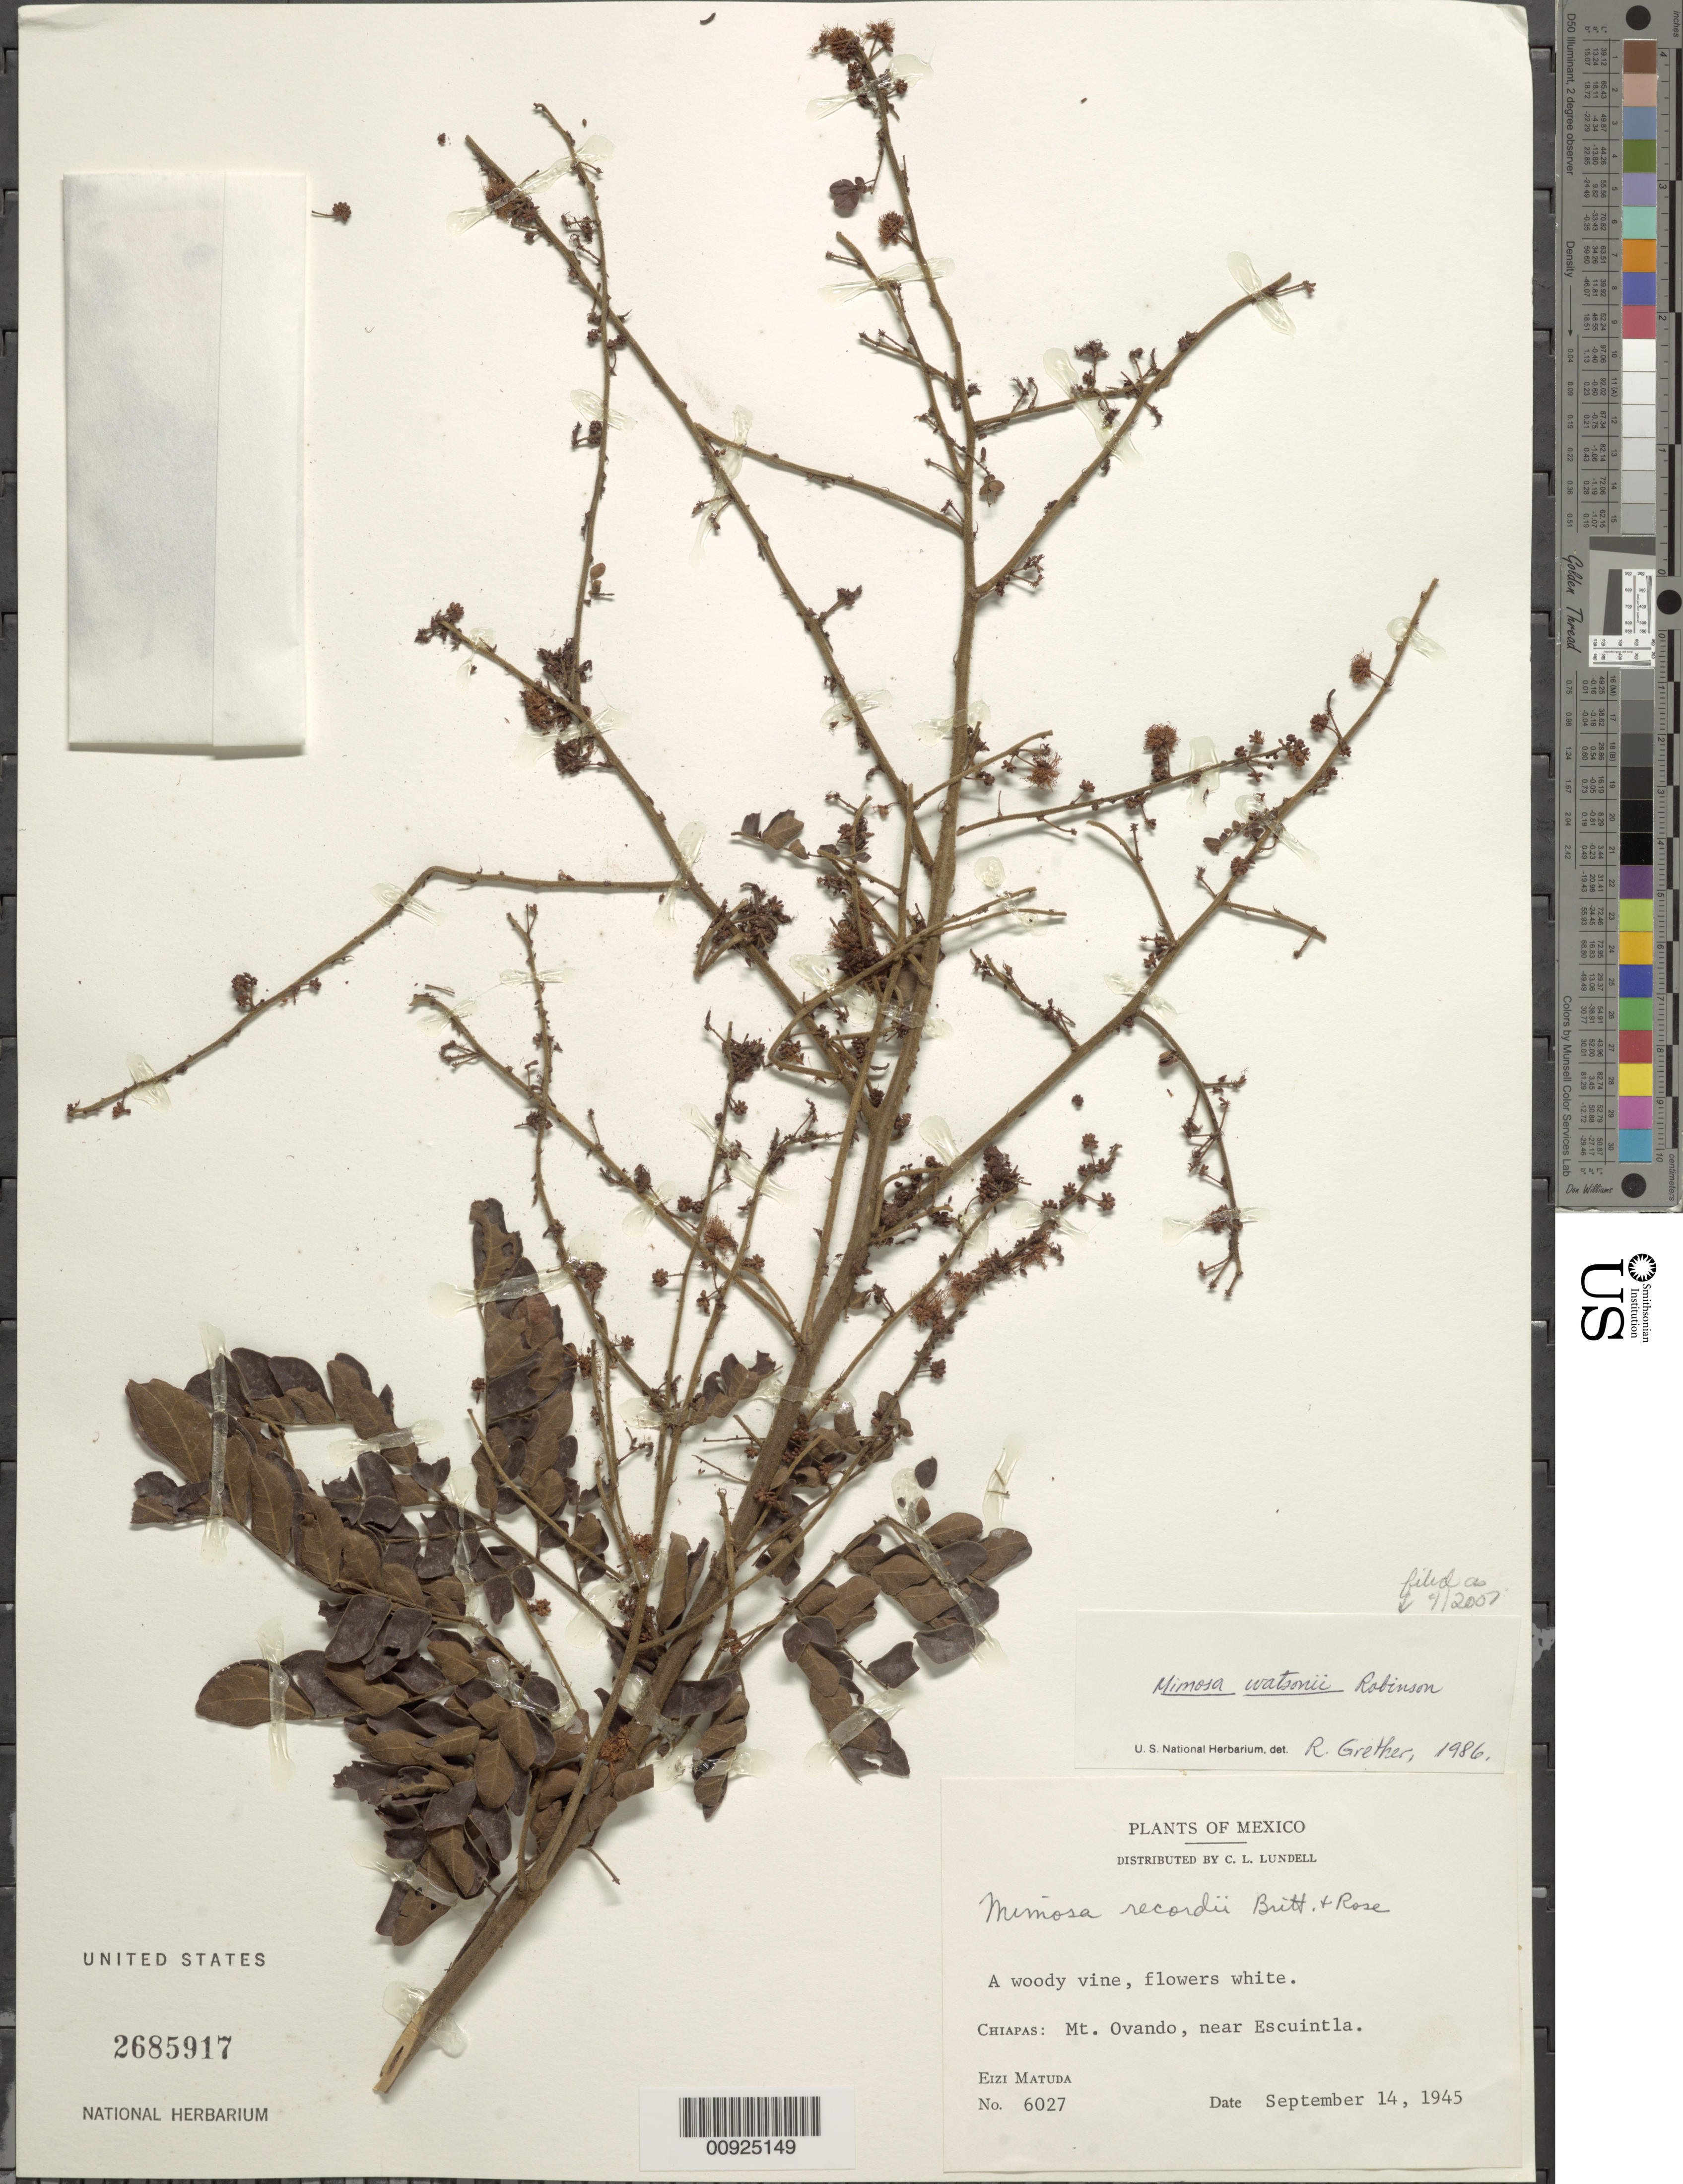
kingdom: Plantae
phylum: Tracheophyta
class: Magnoliopsida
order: Fabales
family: Fabaceae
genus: Mimosa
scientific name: Mimosa watsonii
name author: B.L. Rob.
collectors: E. Matuda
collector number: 6027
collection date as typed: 14 Sep 1945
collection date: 1945-09-14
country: Mexico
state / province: Chiapas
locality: Chiapas: Mt. Ovando, near Escuintla.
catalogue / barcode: US 2685917